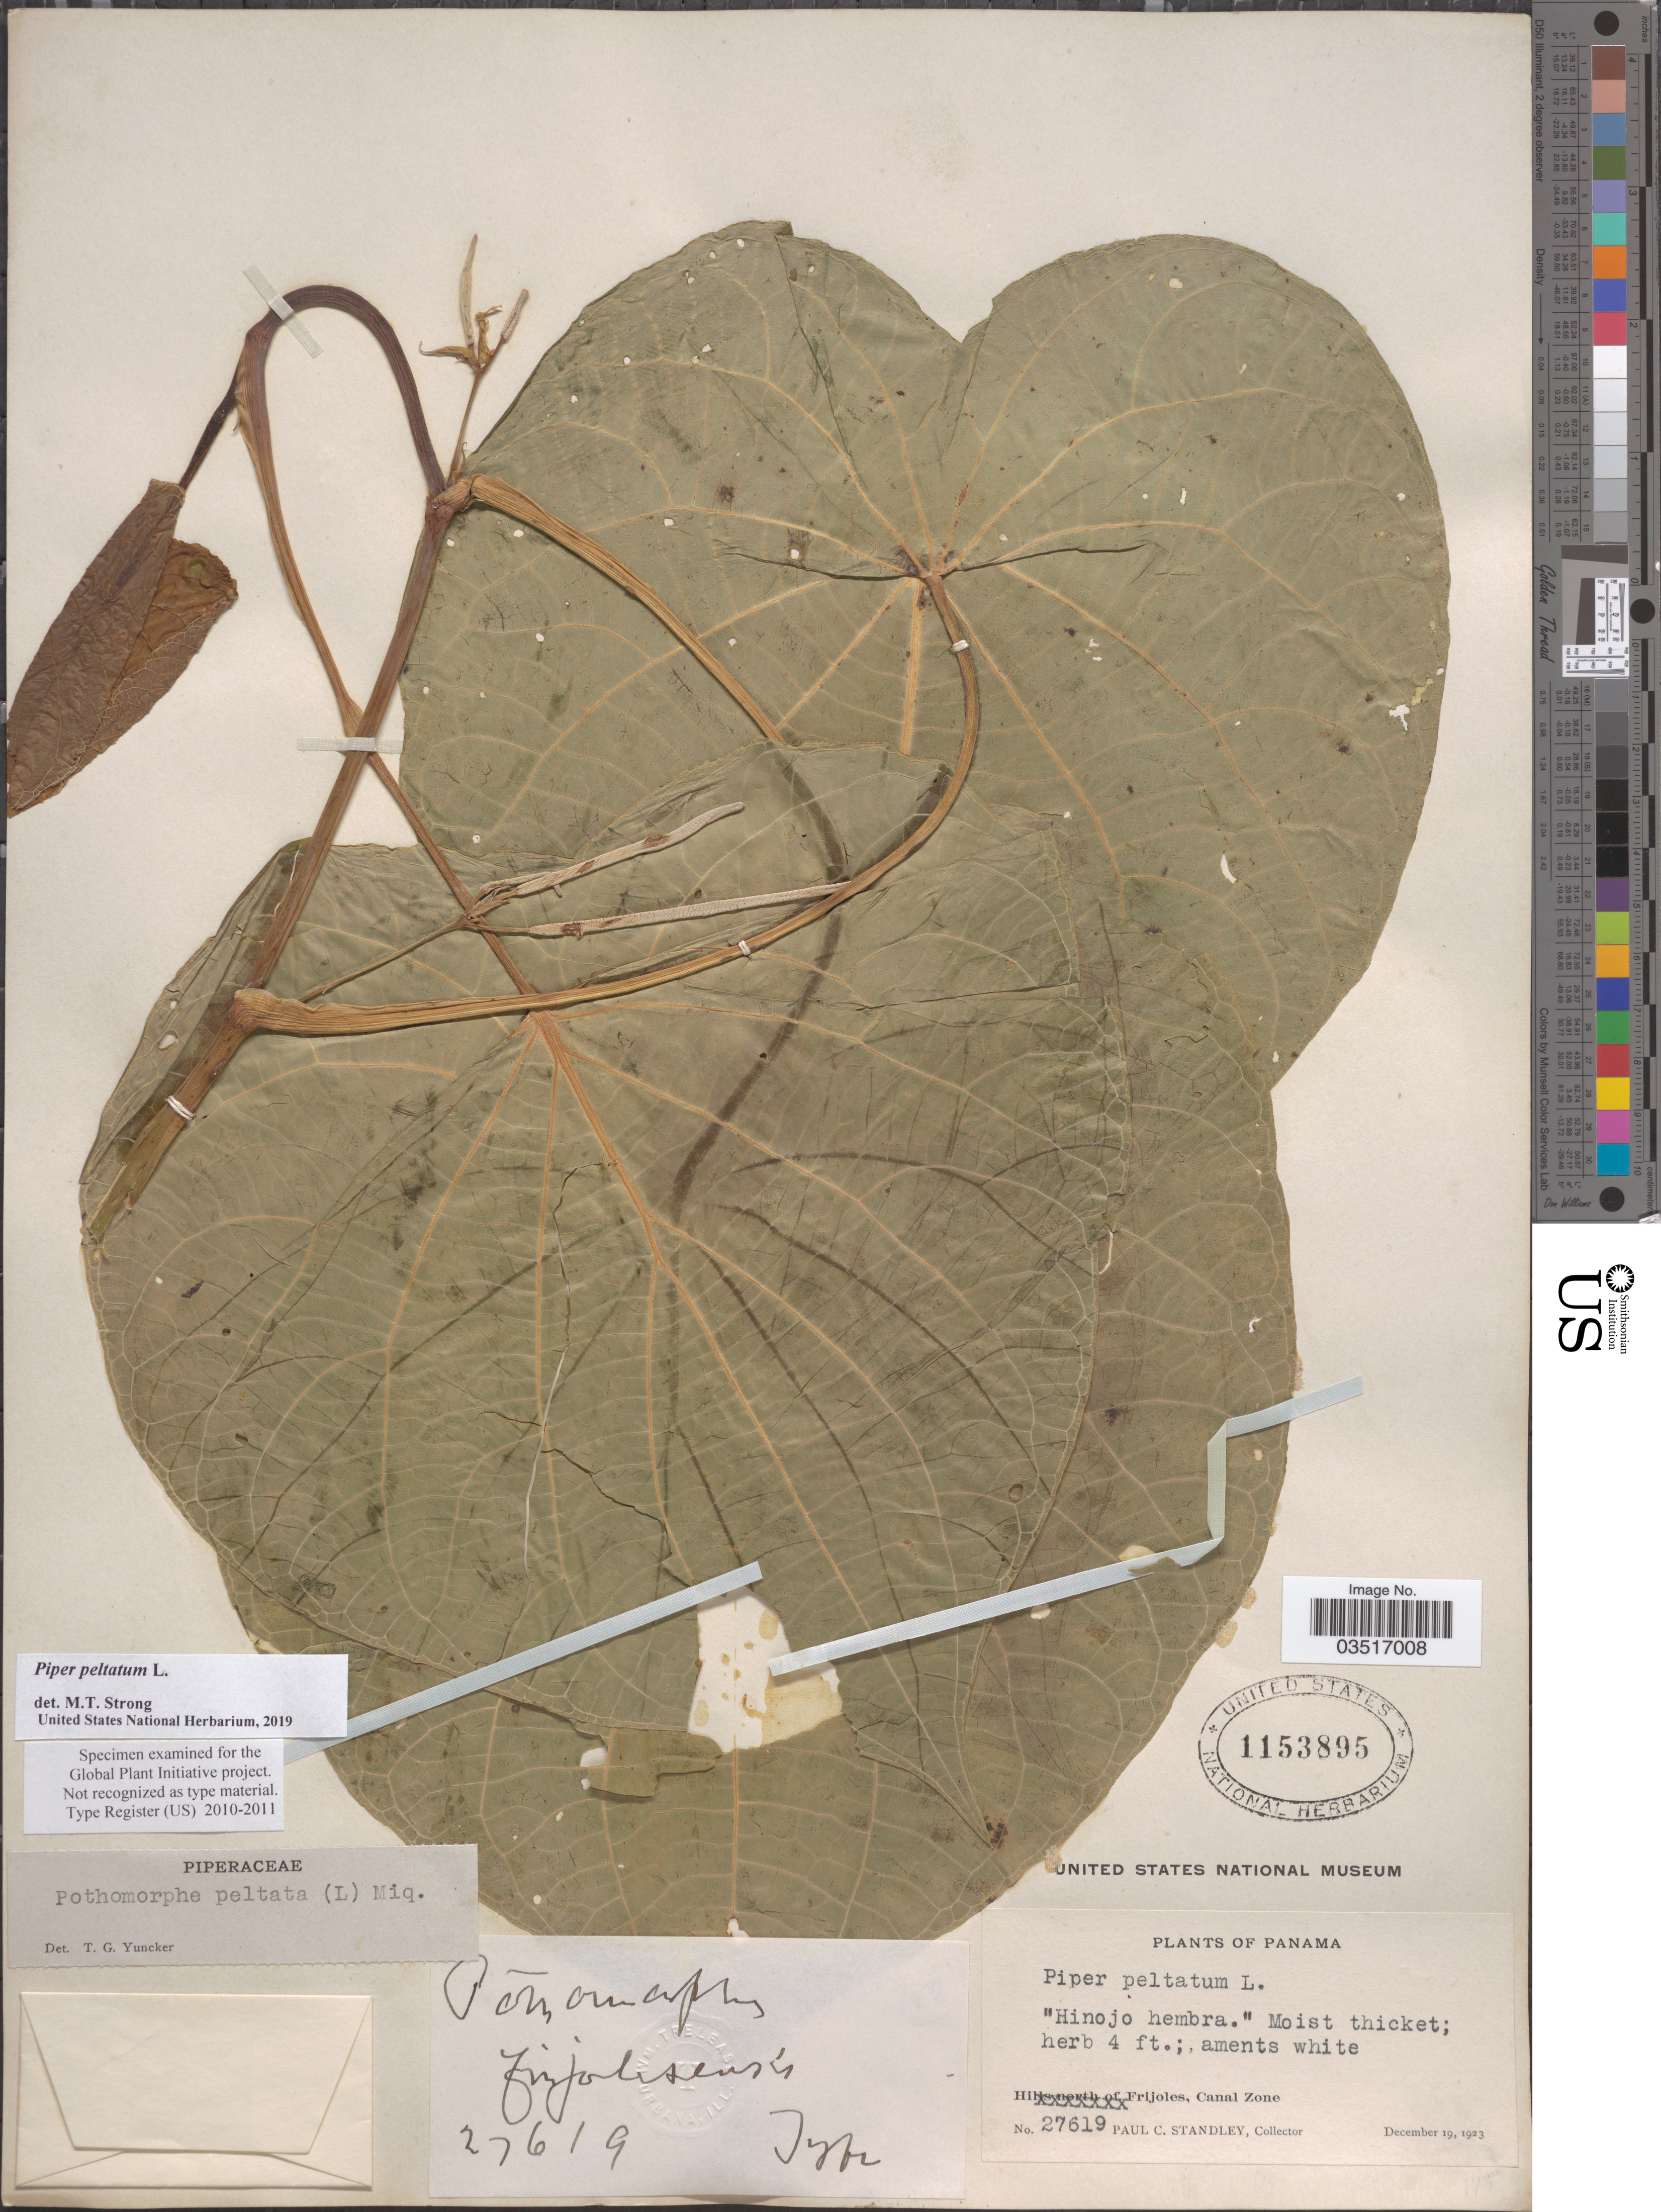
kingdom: Plantae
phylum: Tracheophyta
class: Magnoliopsida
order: Piperales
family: Piperaceae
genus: Piper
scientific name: Piper peltatum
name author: L.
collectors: P. C. Standley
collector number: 27619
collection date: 1923-12-19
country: Panama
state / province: Colón / Panamá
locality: Frijoles, Canal Zone.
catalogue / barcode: US 1153895